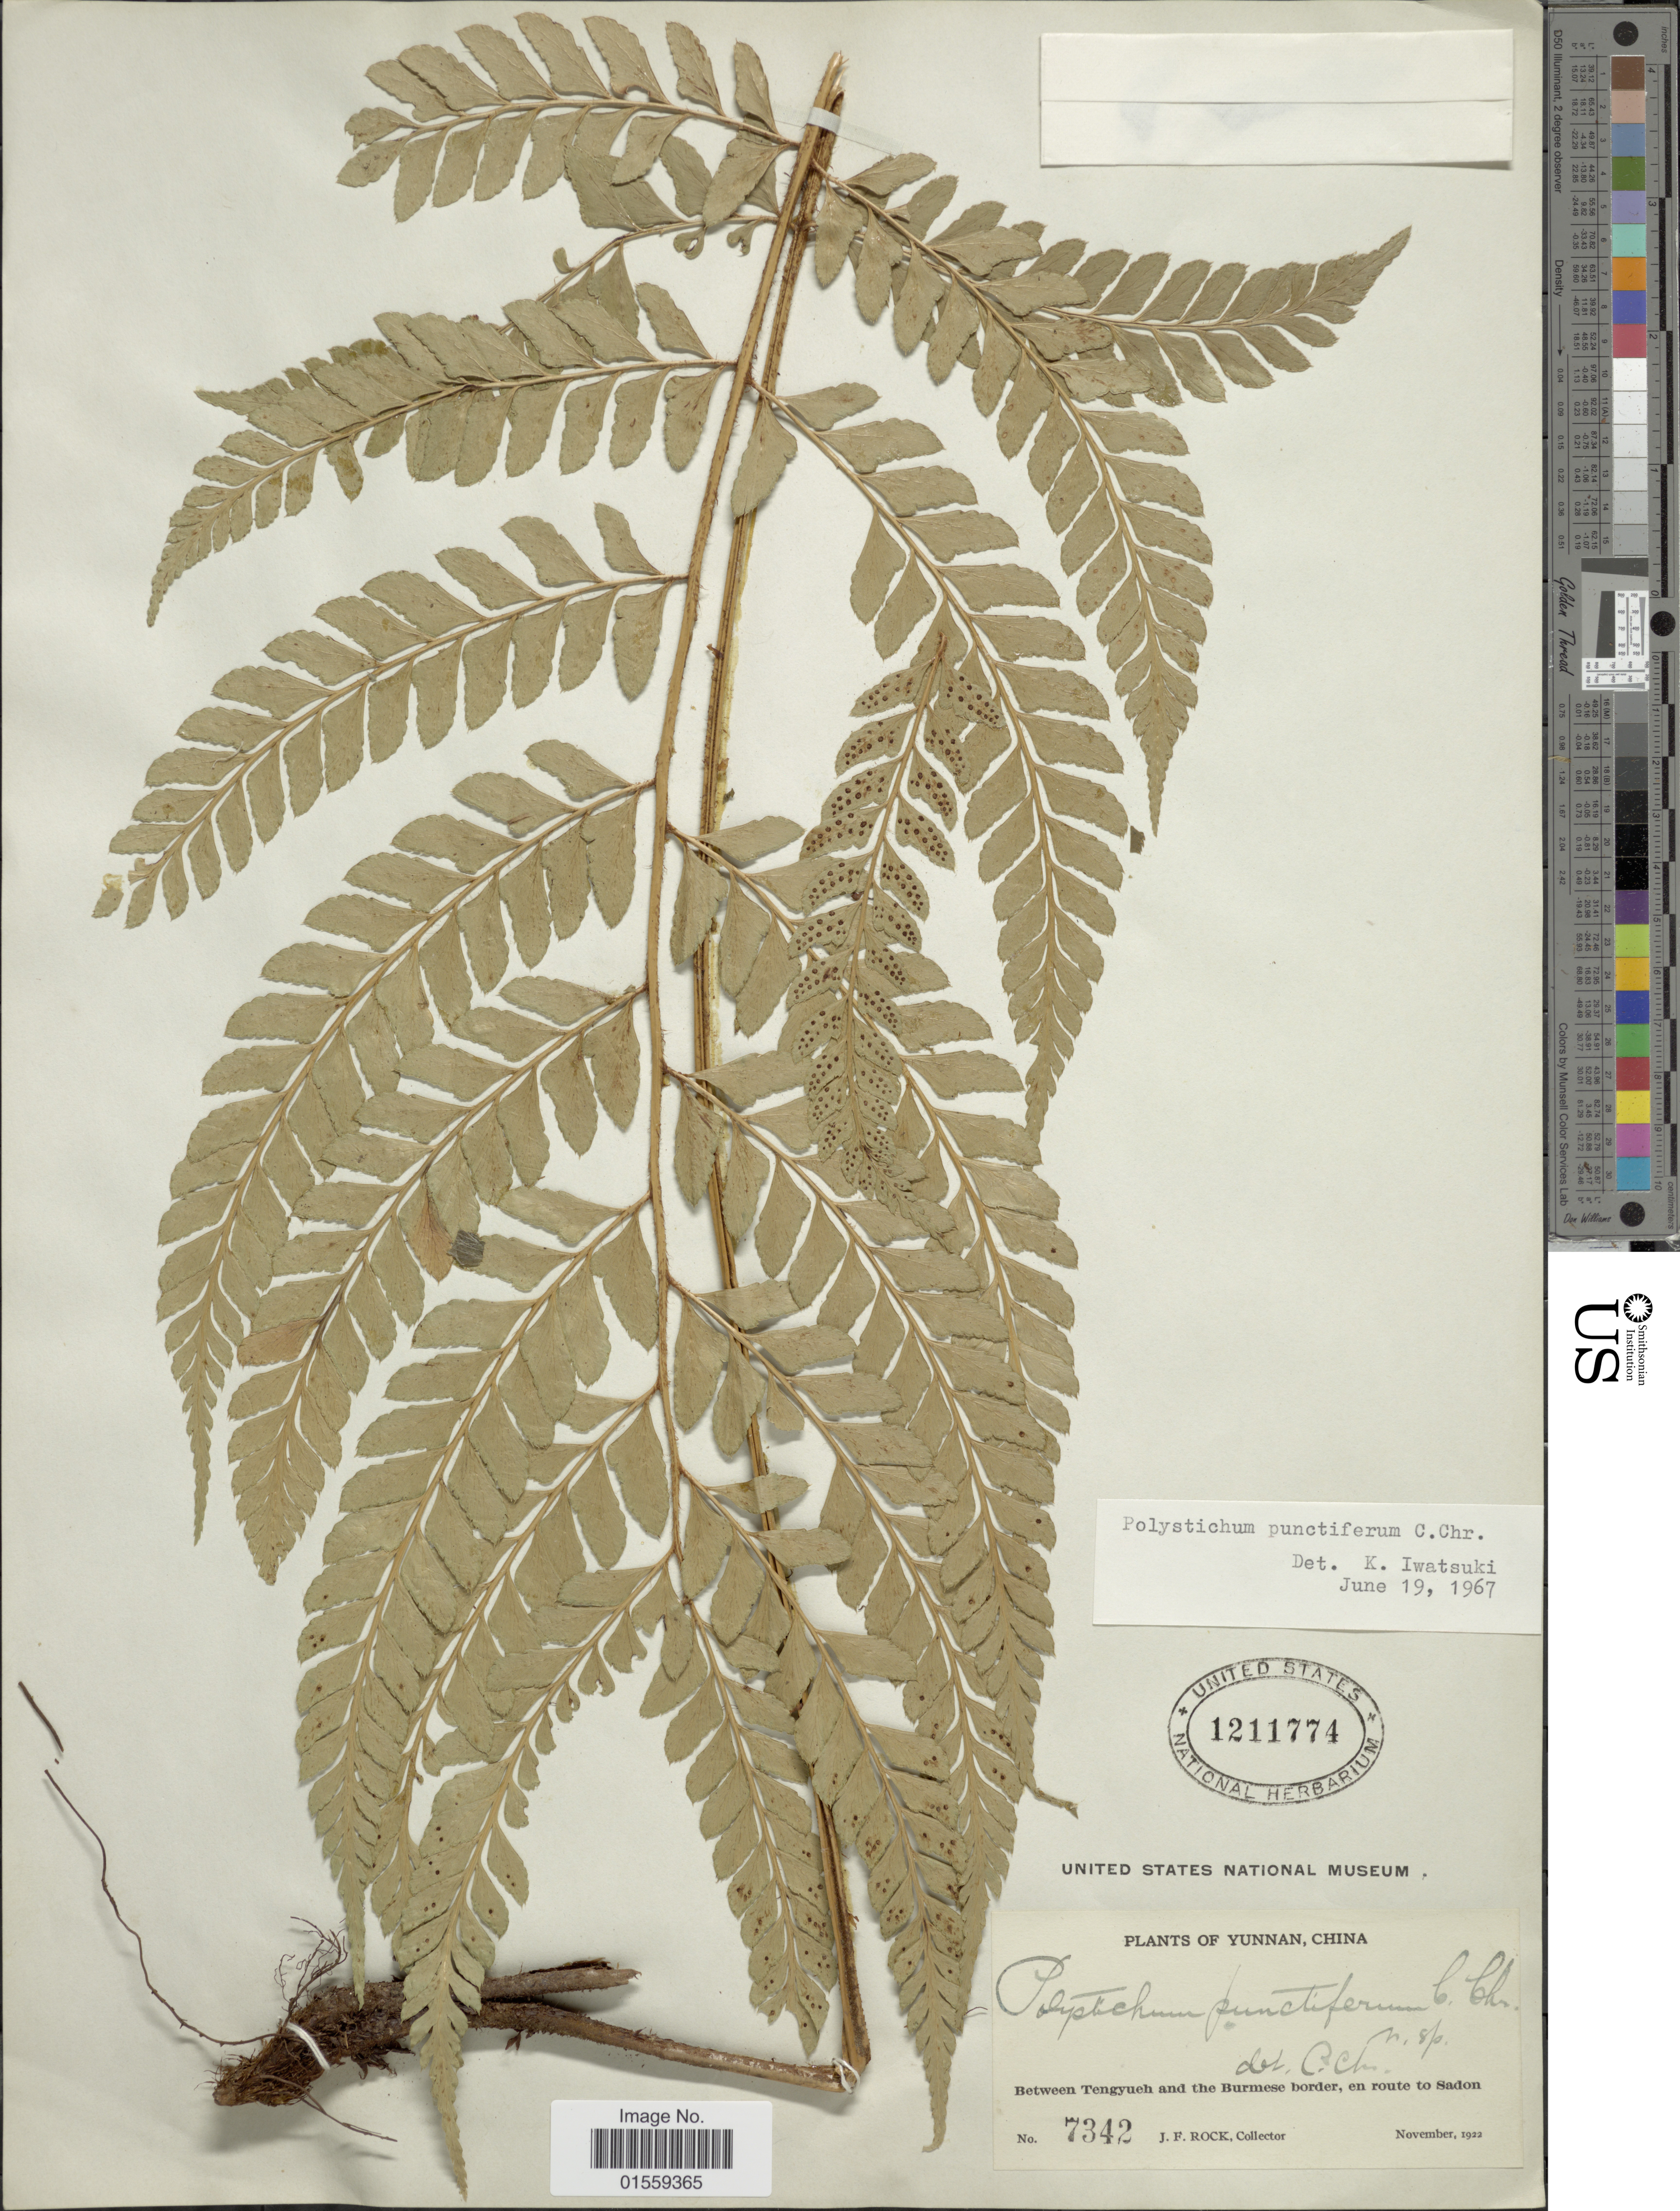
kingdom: Plantae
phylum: Tracheophyta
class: Polypodiopsida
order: Polypodiales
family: Dryopteridaceae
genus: Polystichum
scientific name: Polystichum punctiferum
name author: C. Chr.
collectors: J. Rock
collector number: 7342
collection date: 1922-11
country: China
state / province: Yunnan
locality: Between Tengyueh and the Burmese border, en route to Sadon.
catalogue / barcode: US 1211774